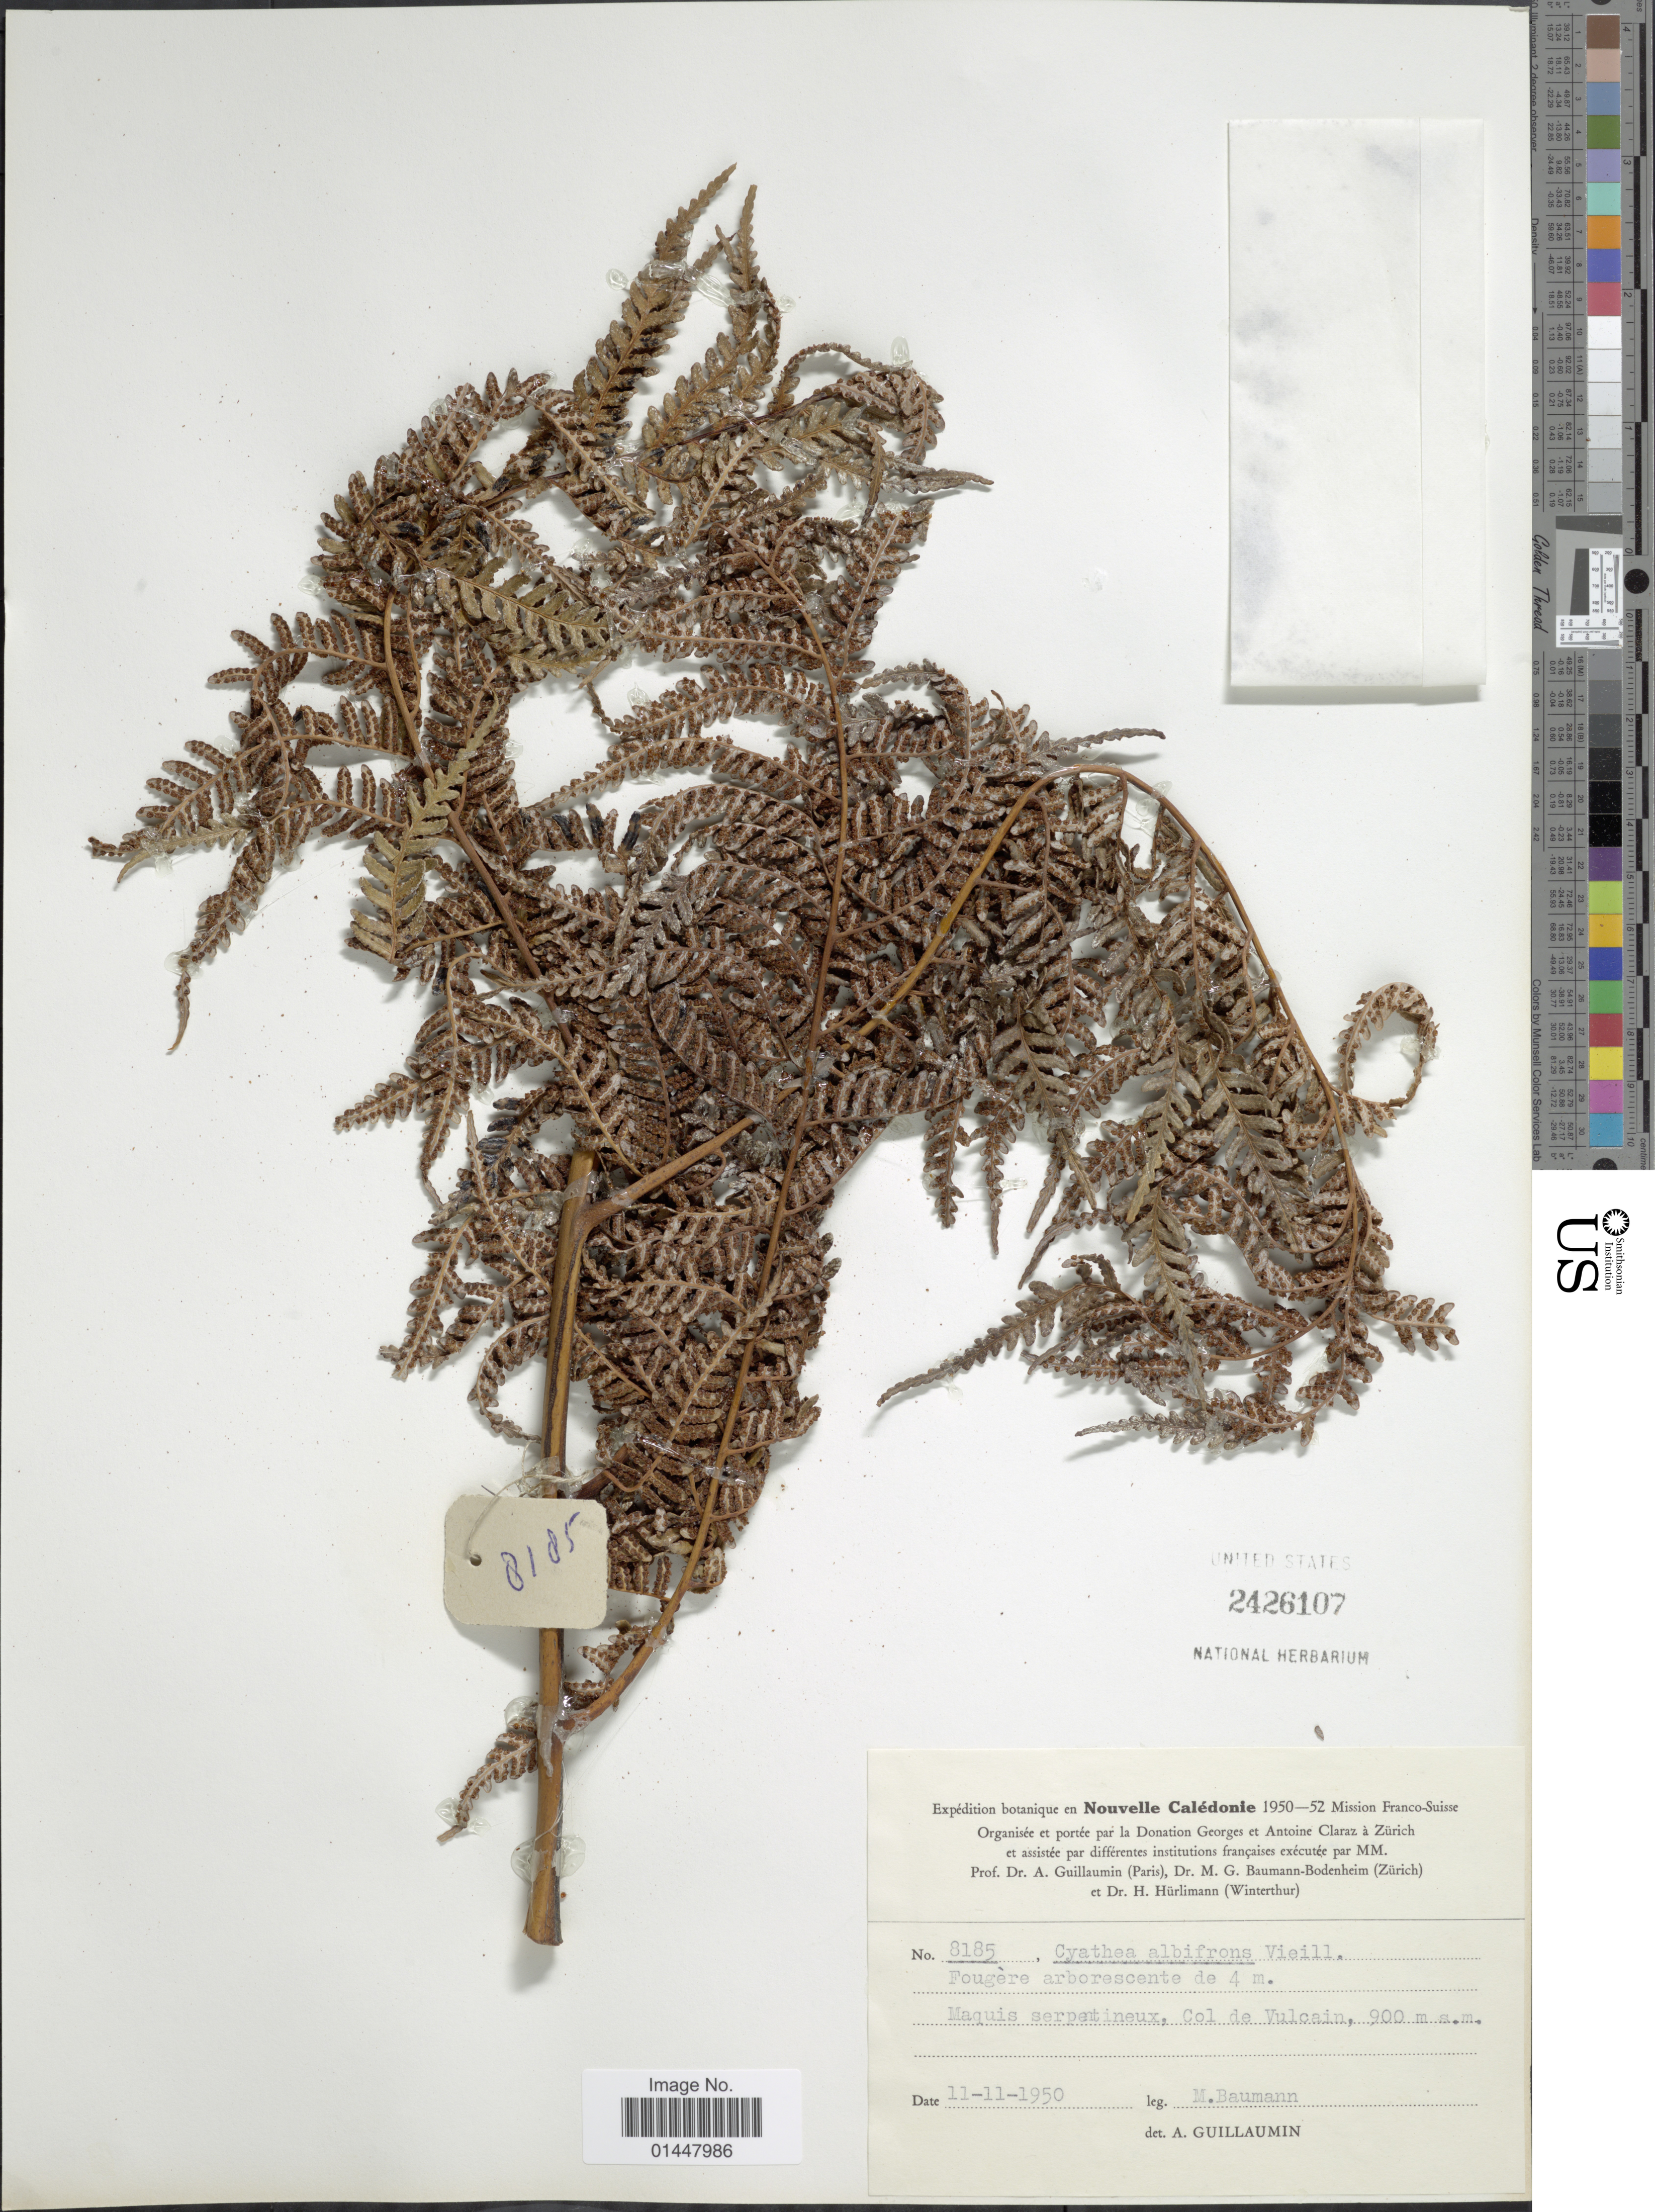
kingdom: Plantae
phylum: Tracheophyta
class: Polypodiopsida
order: Cyatheales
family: Cyatheaceae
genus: Sphaeropteris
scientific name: Sphaeropteris albifrons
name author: (Vieill. ex E. Fourn.) R.M. Tryon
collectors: M. Baumann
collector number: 8185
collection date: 1950-11-11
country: New Caledonia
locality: Nouvelle Caledonie, Maquis serpentineux, Col de Vulcain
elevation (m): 900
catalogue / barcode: US 2426107